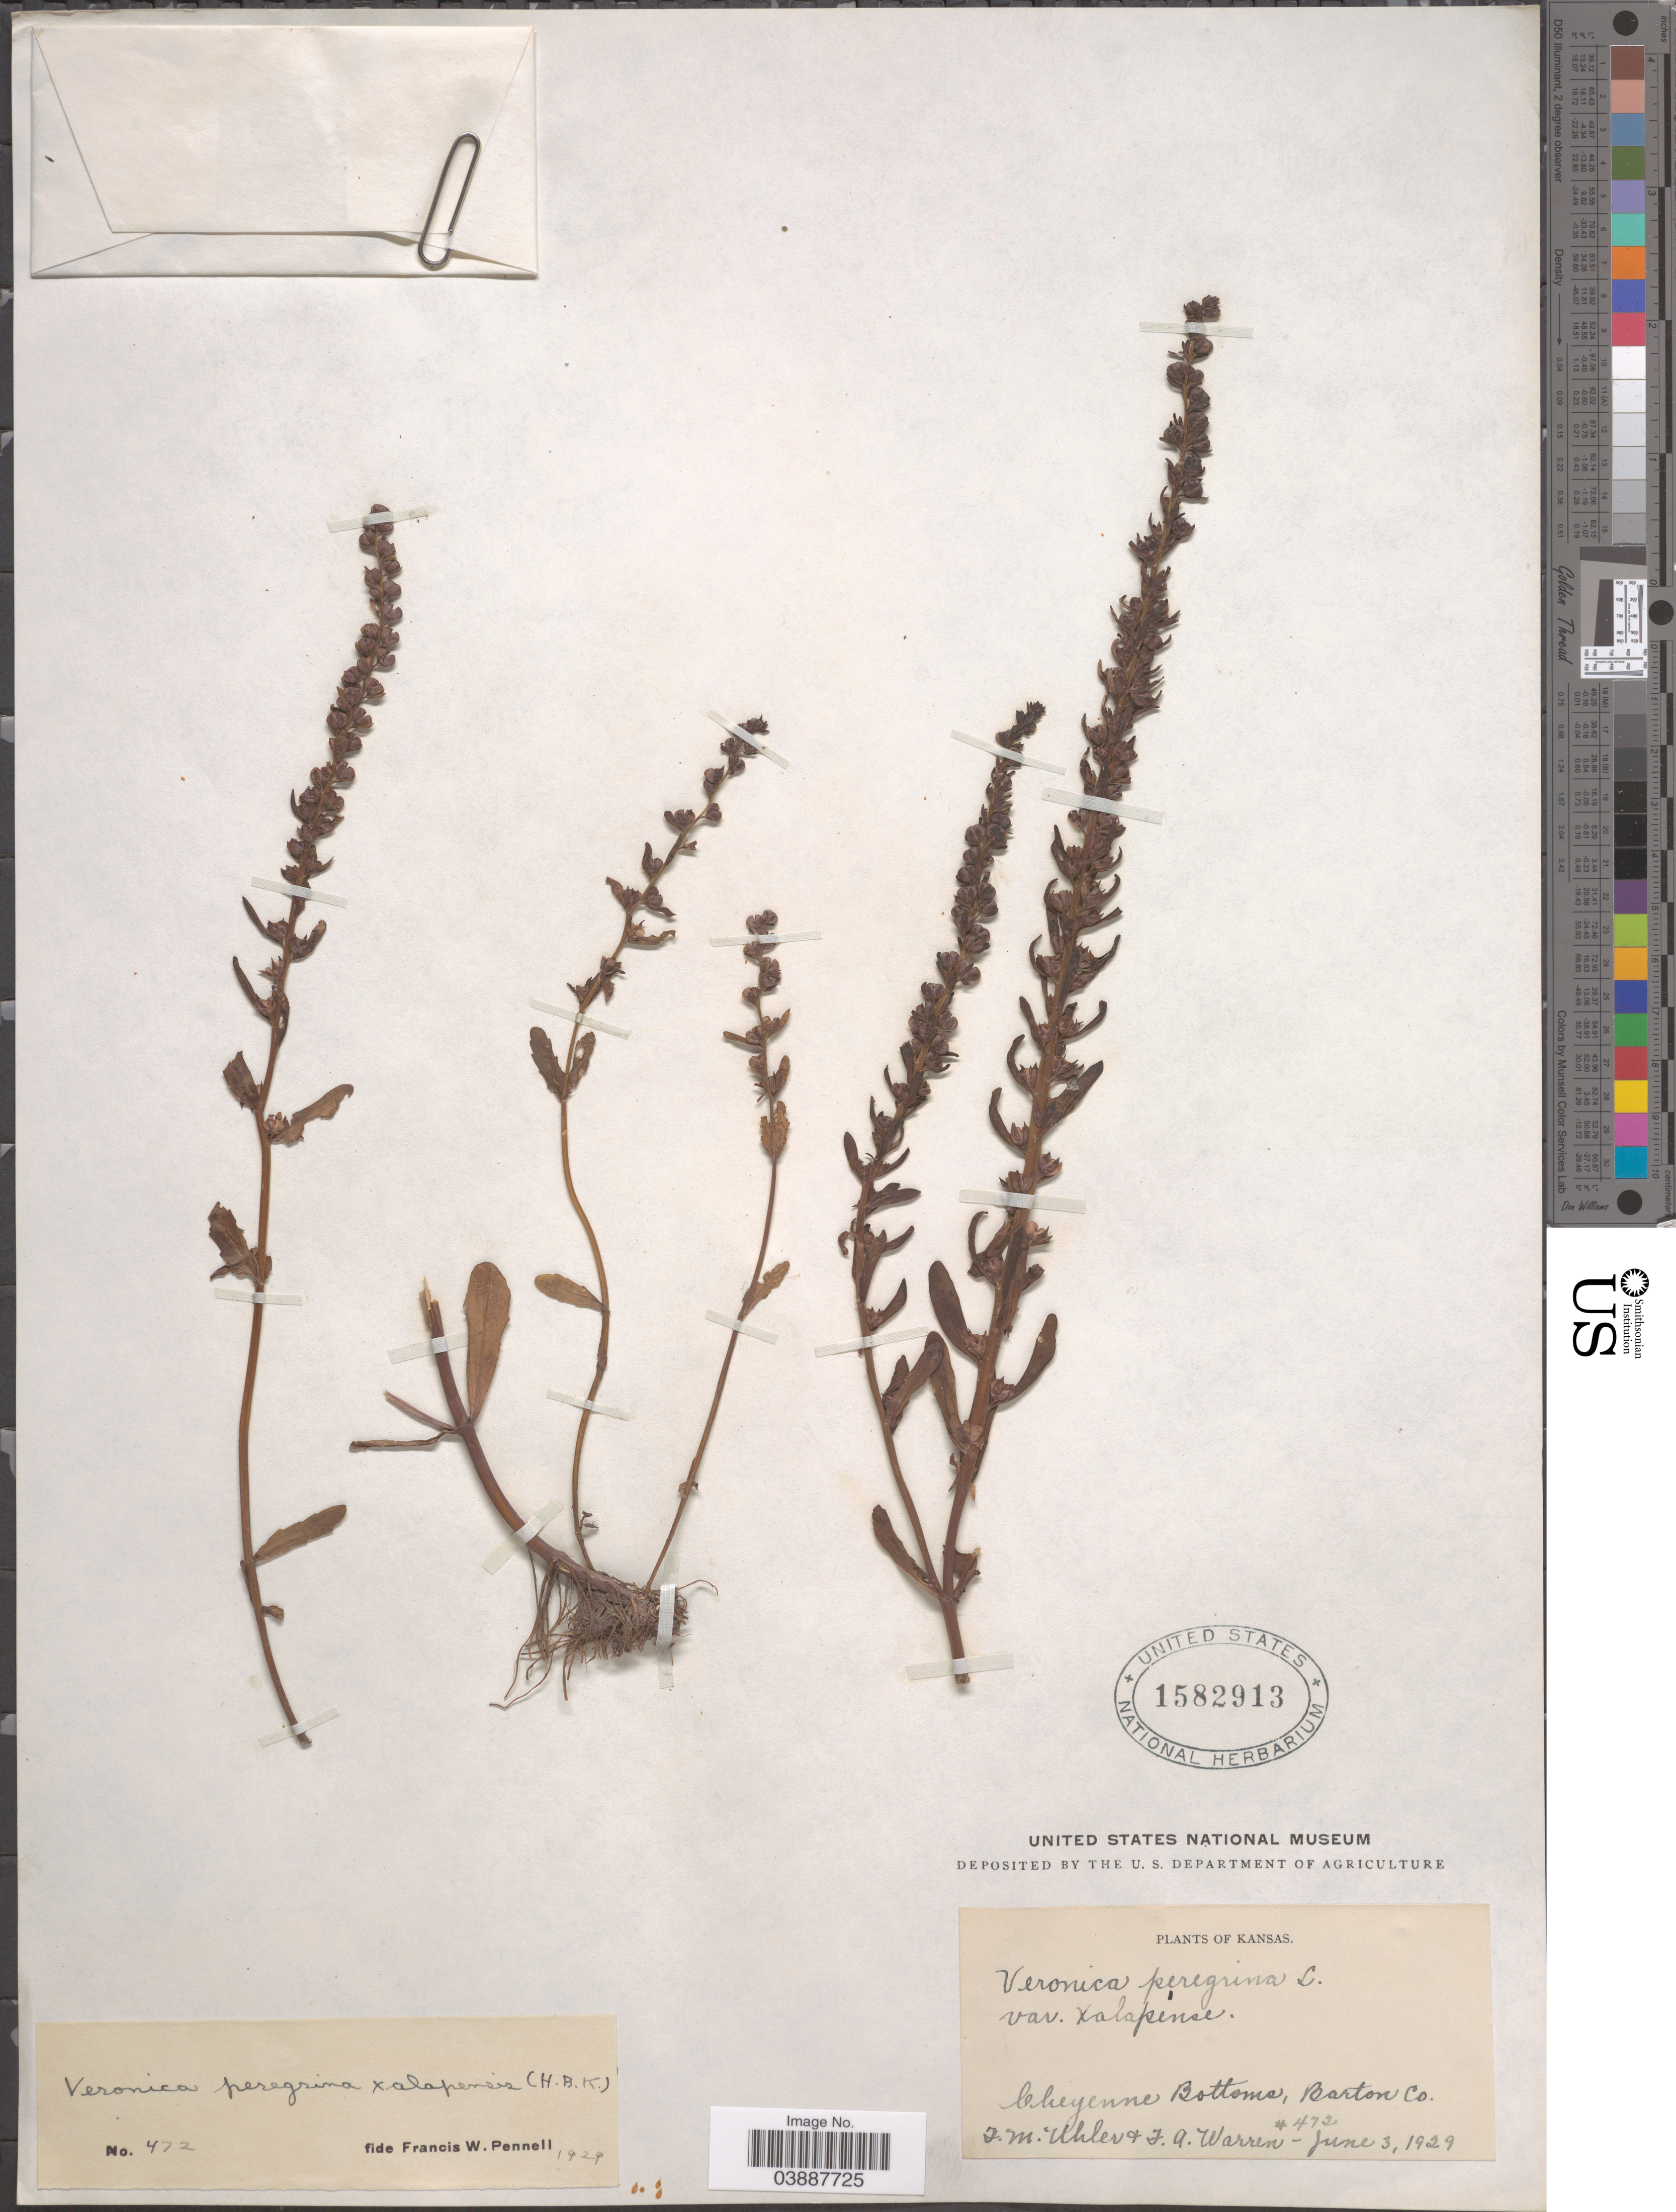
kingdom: Plantae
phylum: Tracheophyta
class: Magnoliopsida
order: Lamiales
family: Plantaginaceae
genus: Veronica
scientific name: Veronica peregrina var. xalapensis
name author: Kunth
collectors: F. M. Uhler & F. Warren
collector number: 472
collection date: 1929-06-03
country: United States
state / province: Kansas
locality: Cheyenne Bottoms, Barton Co.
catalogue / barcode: US 1582913